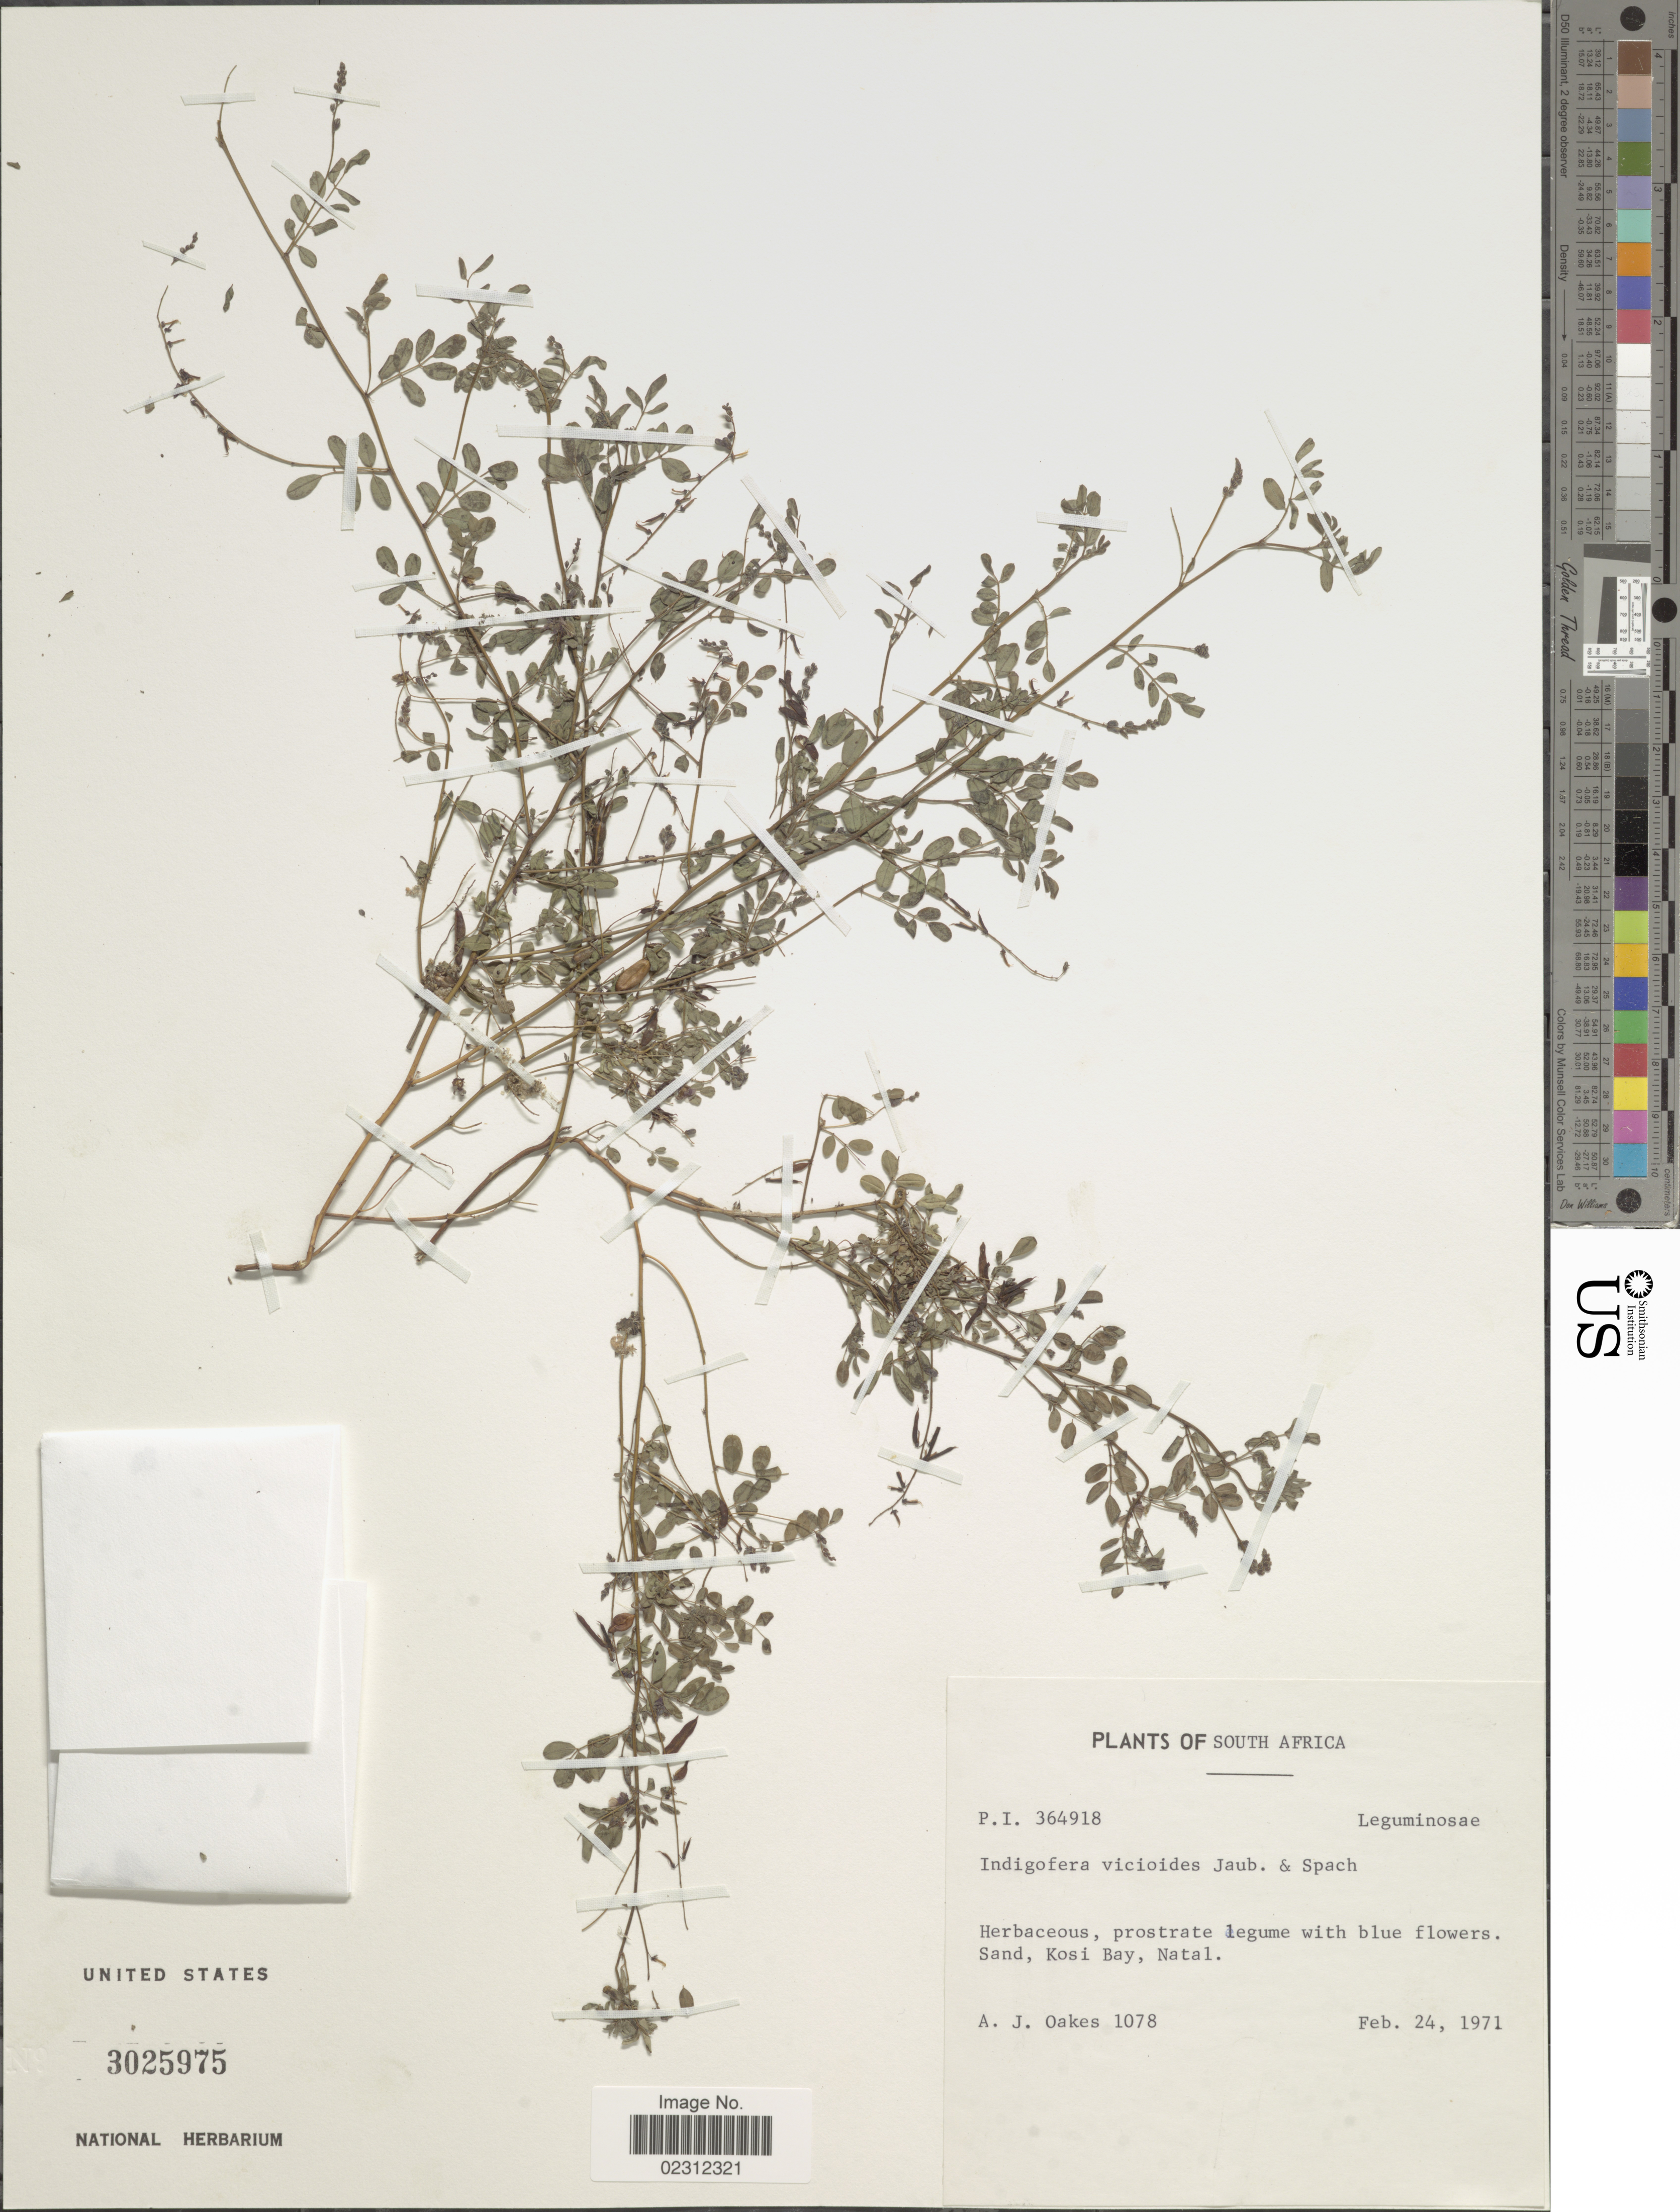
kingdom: Plantae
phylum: Tracheophyta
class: Magnoliopsida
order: Fabales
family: Fabaceae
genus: Indigofera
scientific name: Indigofera vicioides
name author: Jaub. & Spach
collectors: A. Oakes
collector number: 1078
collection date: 1971-02-24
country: South Africa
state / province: KwaZulu-Natal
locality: Kosi Bay, Natal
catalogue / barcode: US 3025975